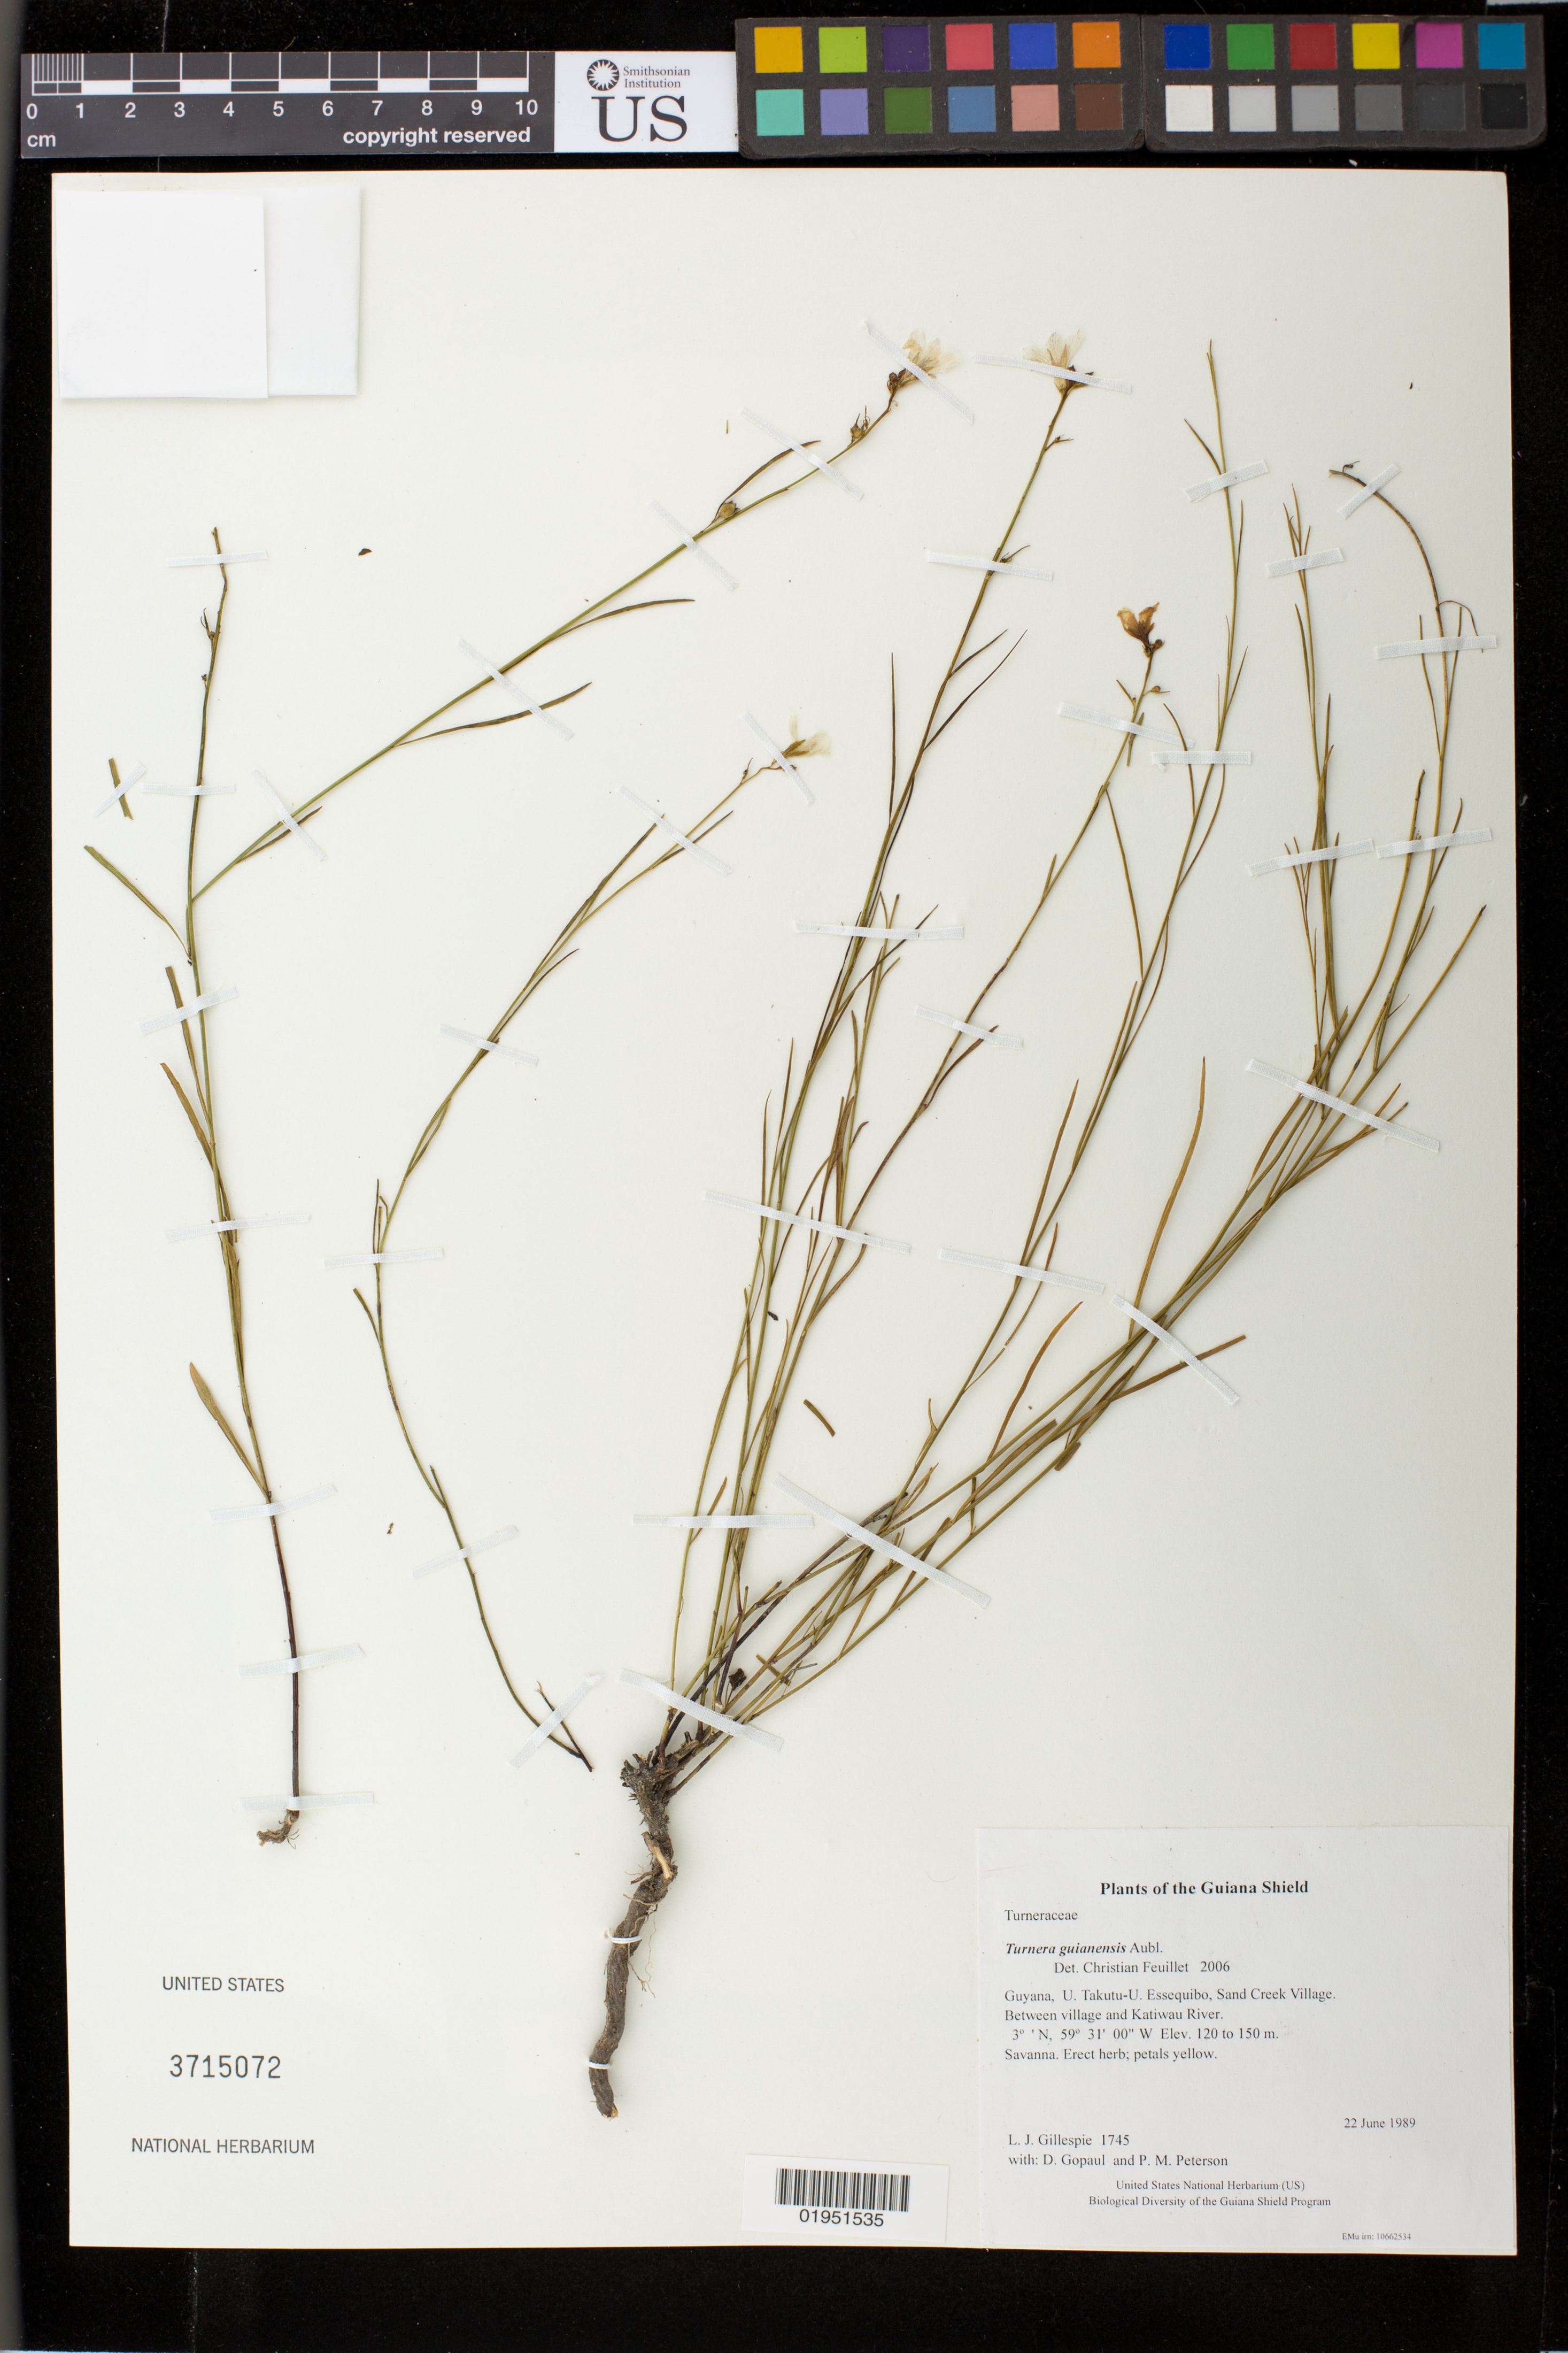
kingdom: Plantae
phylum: Tracheophyta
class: Magnoliopsida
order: Malpighiales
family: Turneraceae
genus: Turnera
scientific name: Turnera guianensis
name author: Aubl.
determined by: Feuillet, C.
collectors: L. J. Gillespie, D. Gopaul & P. M. Peterson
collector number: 1745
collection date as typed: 22 June 1989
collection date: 1989-06-22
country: Guyana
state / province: U. Takutu-U. Essequibo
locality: Sand Creek Village. Between village and Katiwau River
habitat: Savanna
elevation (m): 120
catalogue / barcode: US 3715072